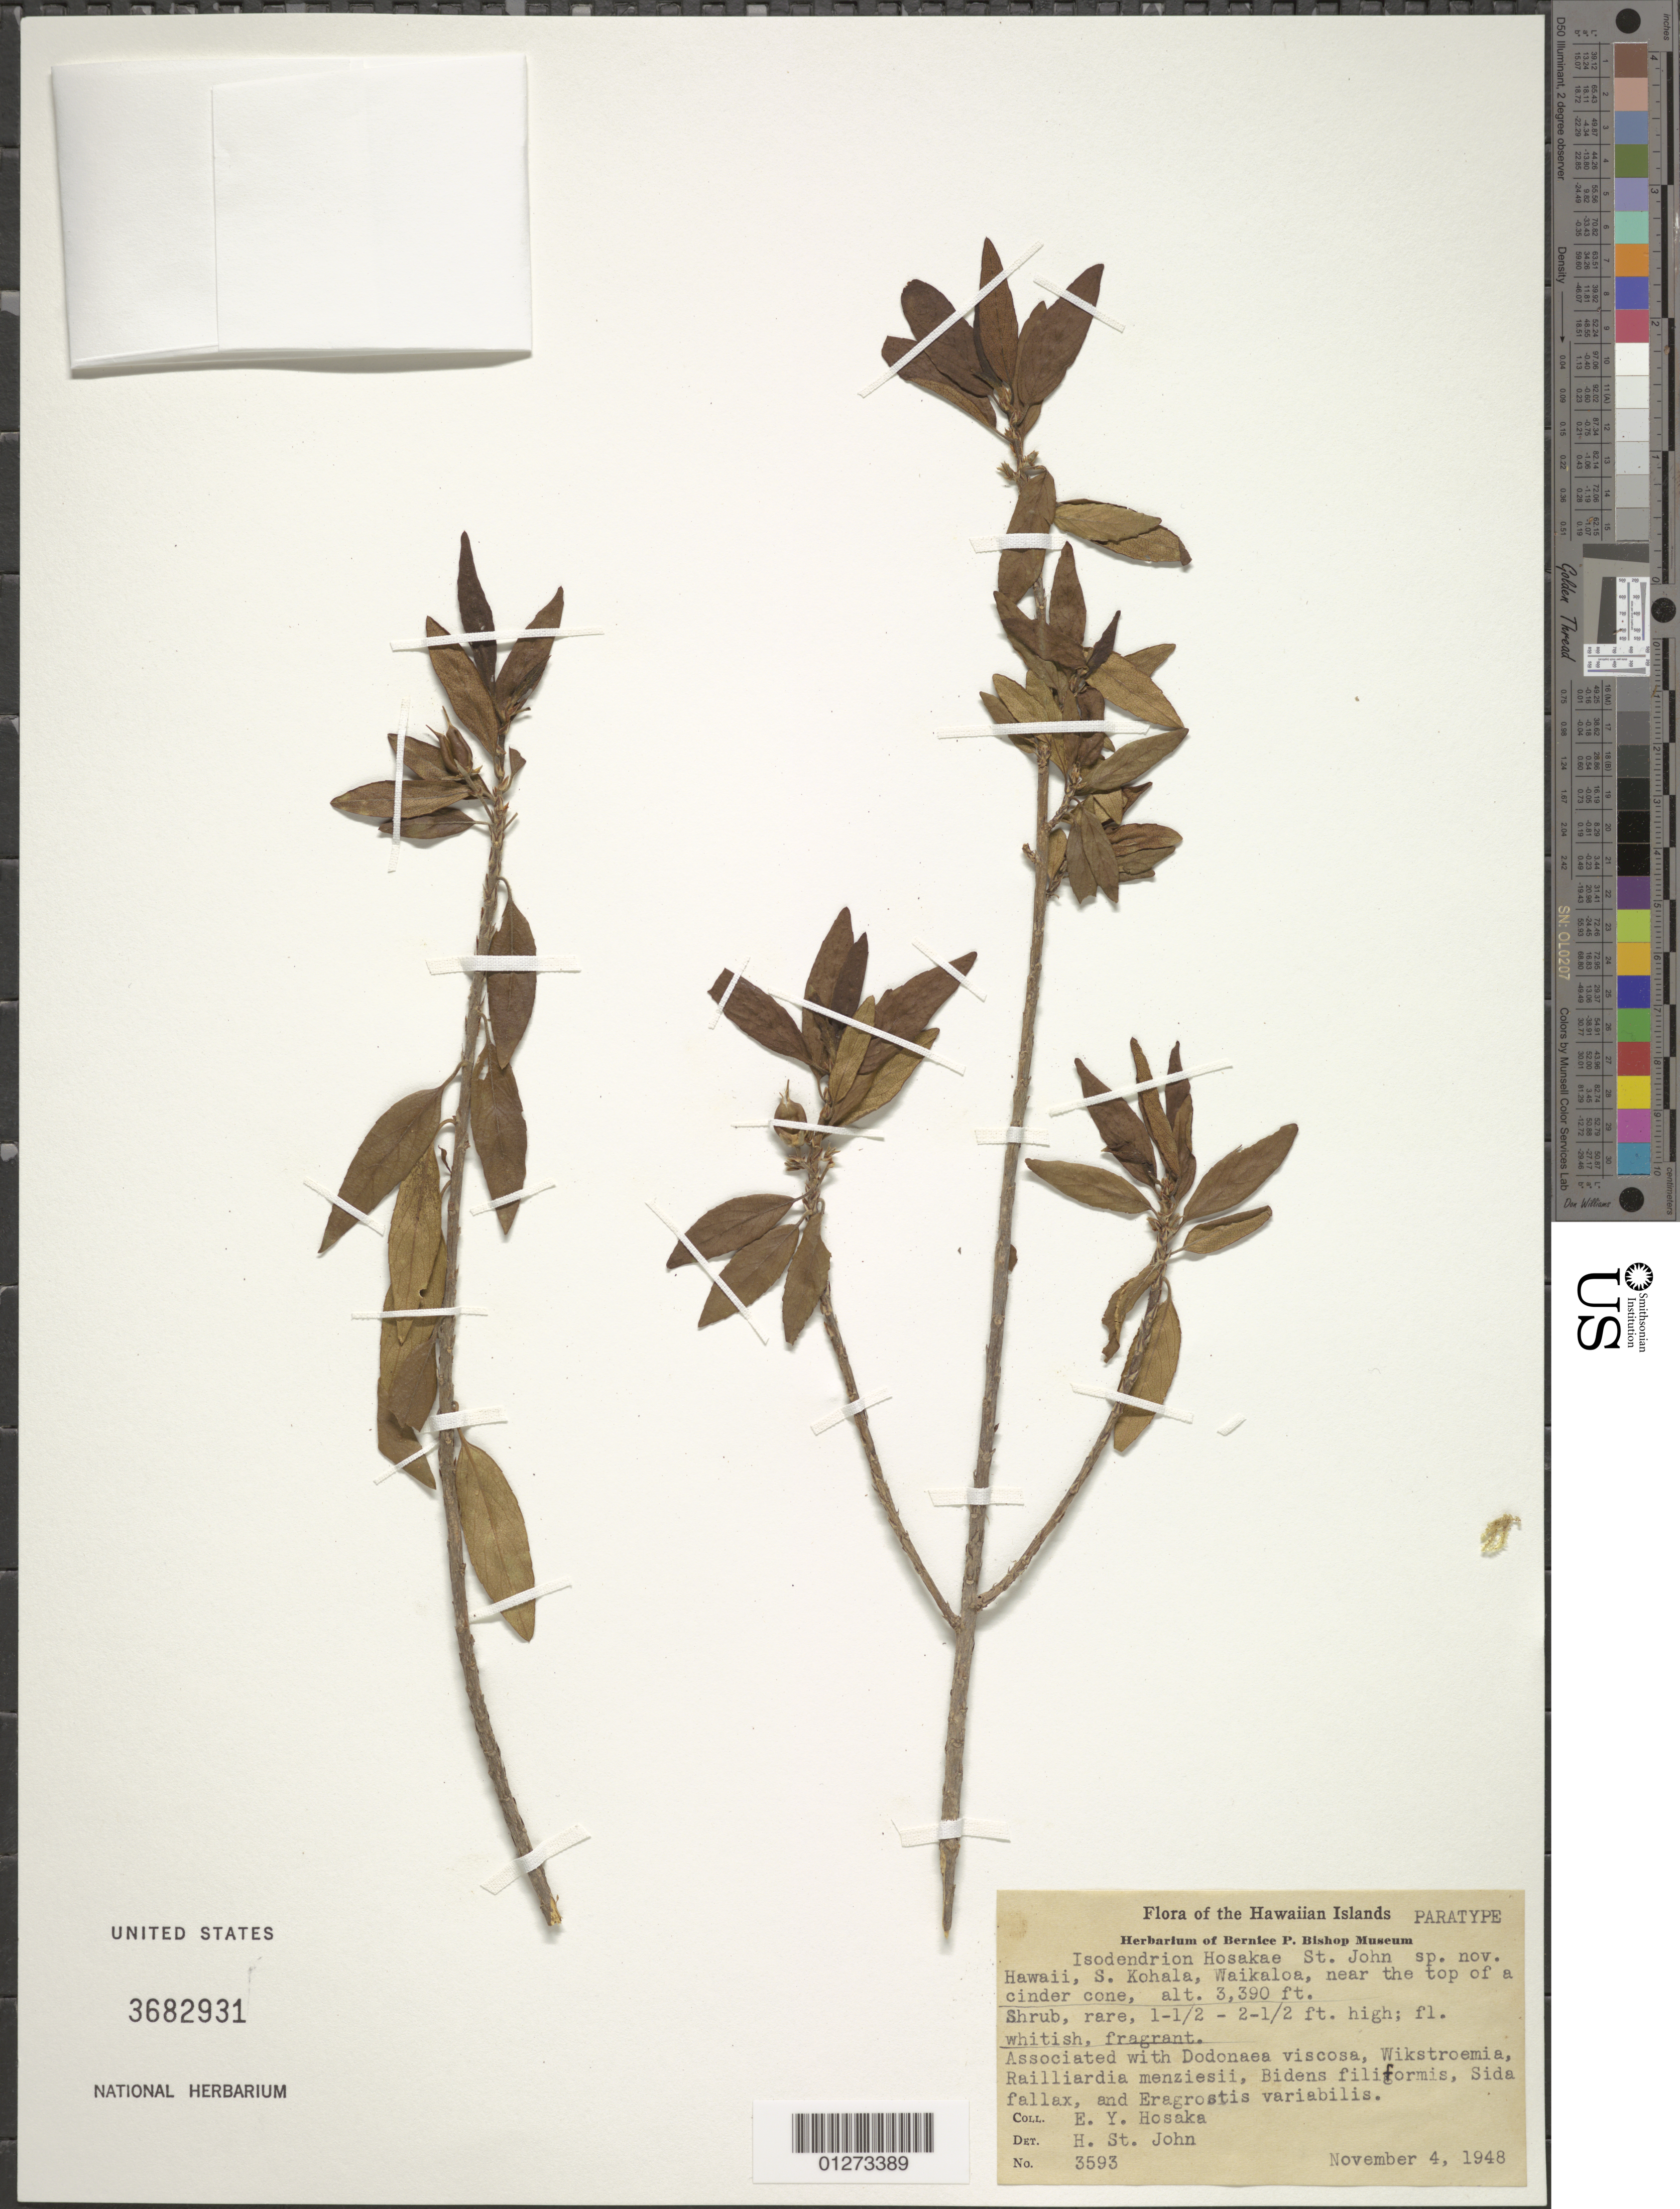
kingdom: Plantae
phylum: Tracheophyta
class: Magnoliopsida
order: Malpighiales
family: Violaceae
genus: Isodendrion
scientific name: Isodendrion hosakae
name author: H. St. John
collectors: E. Y. Hosaka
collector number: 3593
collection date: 1948-11-04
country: United States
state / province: Hawaii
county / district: Hawaii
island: Hawaii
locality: S. Kohala, Waikaloa, near the top of a cinder cone.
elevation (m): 1033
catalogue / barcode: US 3682931